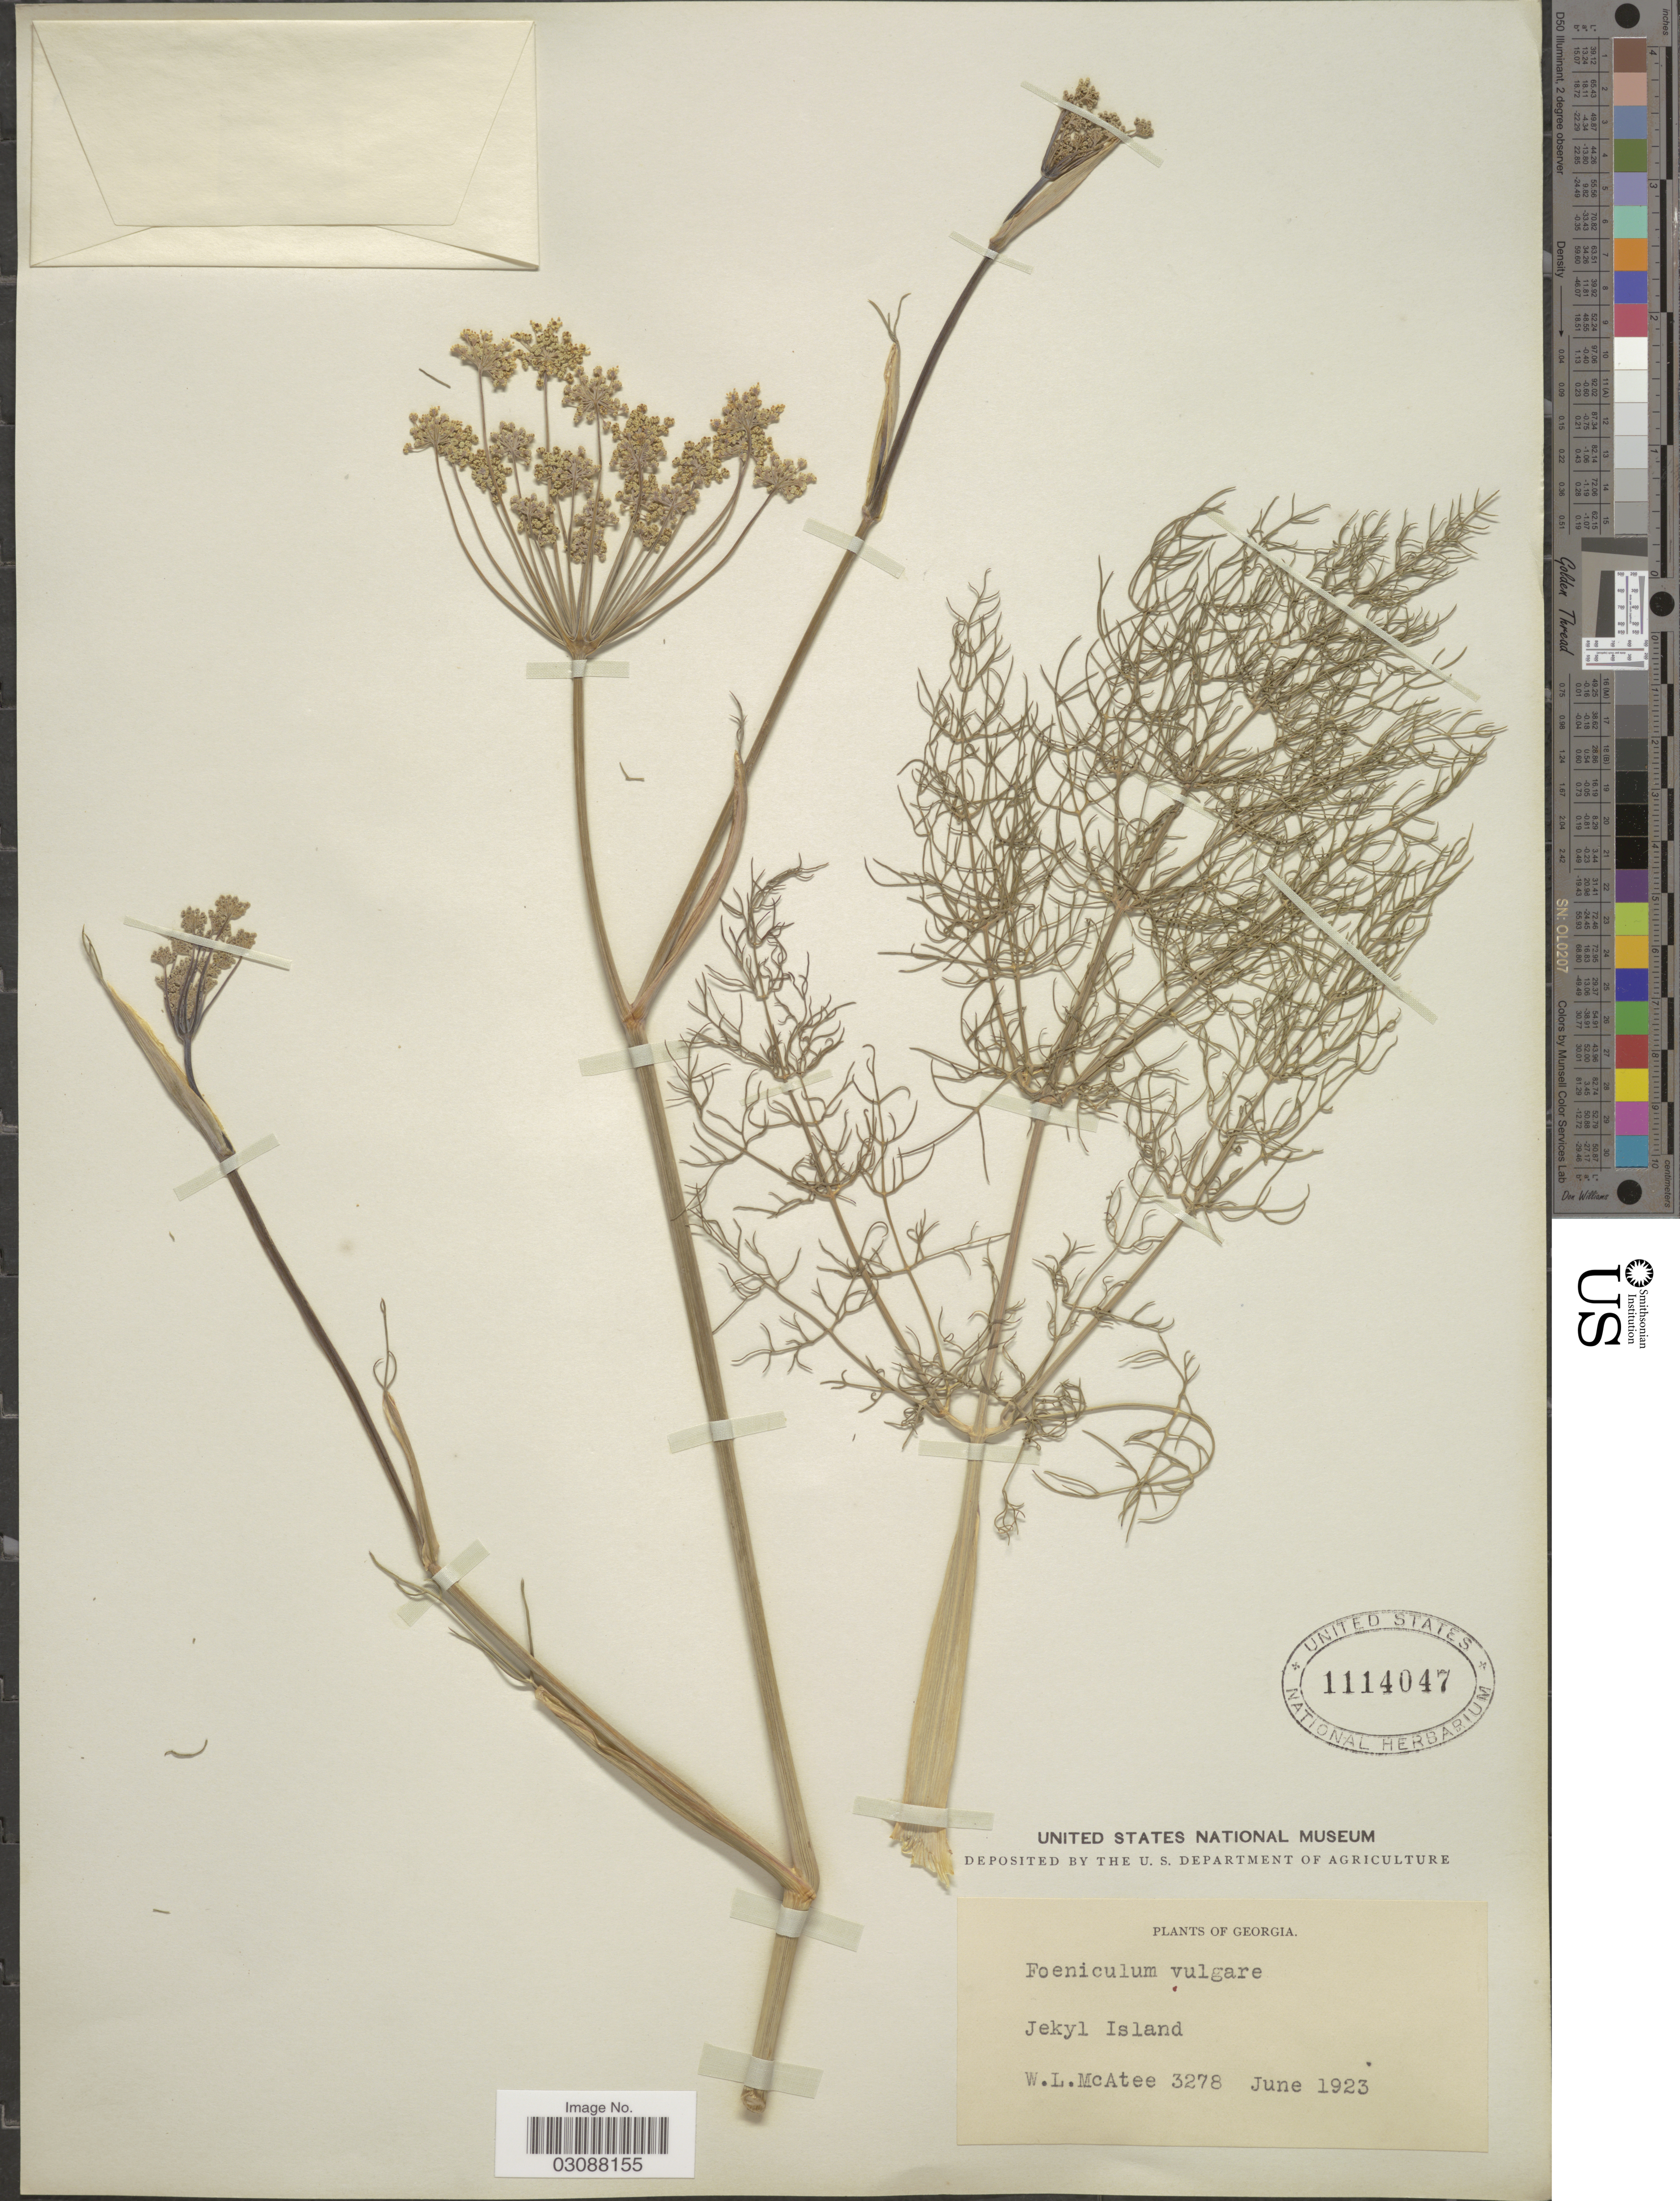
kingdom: Plantae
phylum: Tracheophyta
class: Magnoliopsida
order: Apiales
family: Apiaceae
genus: Foeniculum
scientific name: Foeniculum vulgare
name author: Mill.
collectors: W. McAtee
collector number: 3278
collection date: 1923-06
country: United States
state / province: Georgia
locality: Jekyl Island.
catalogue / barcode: US 1114047